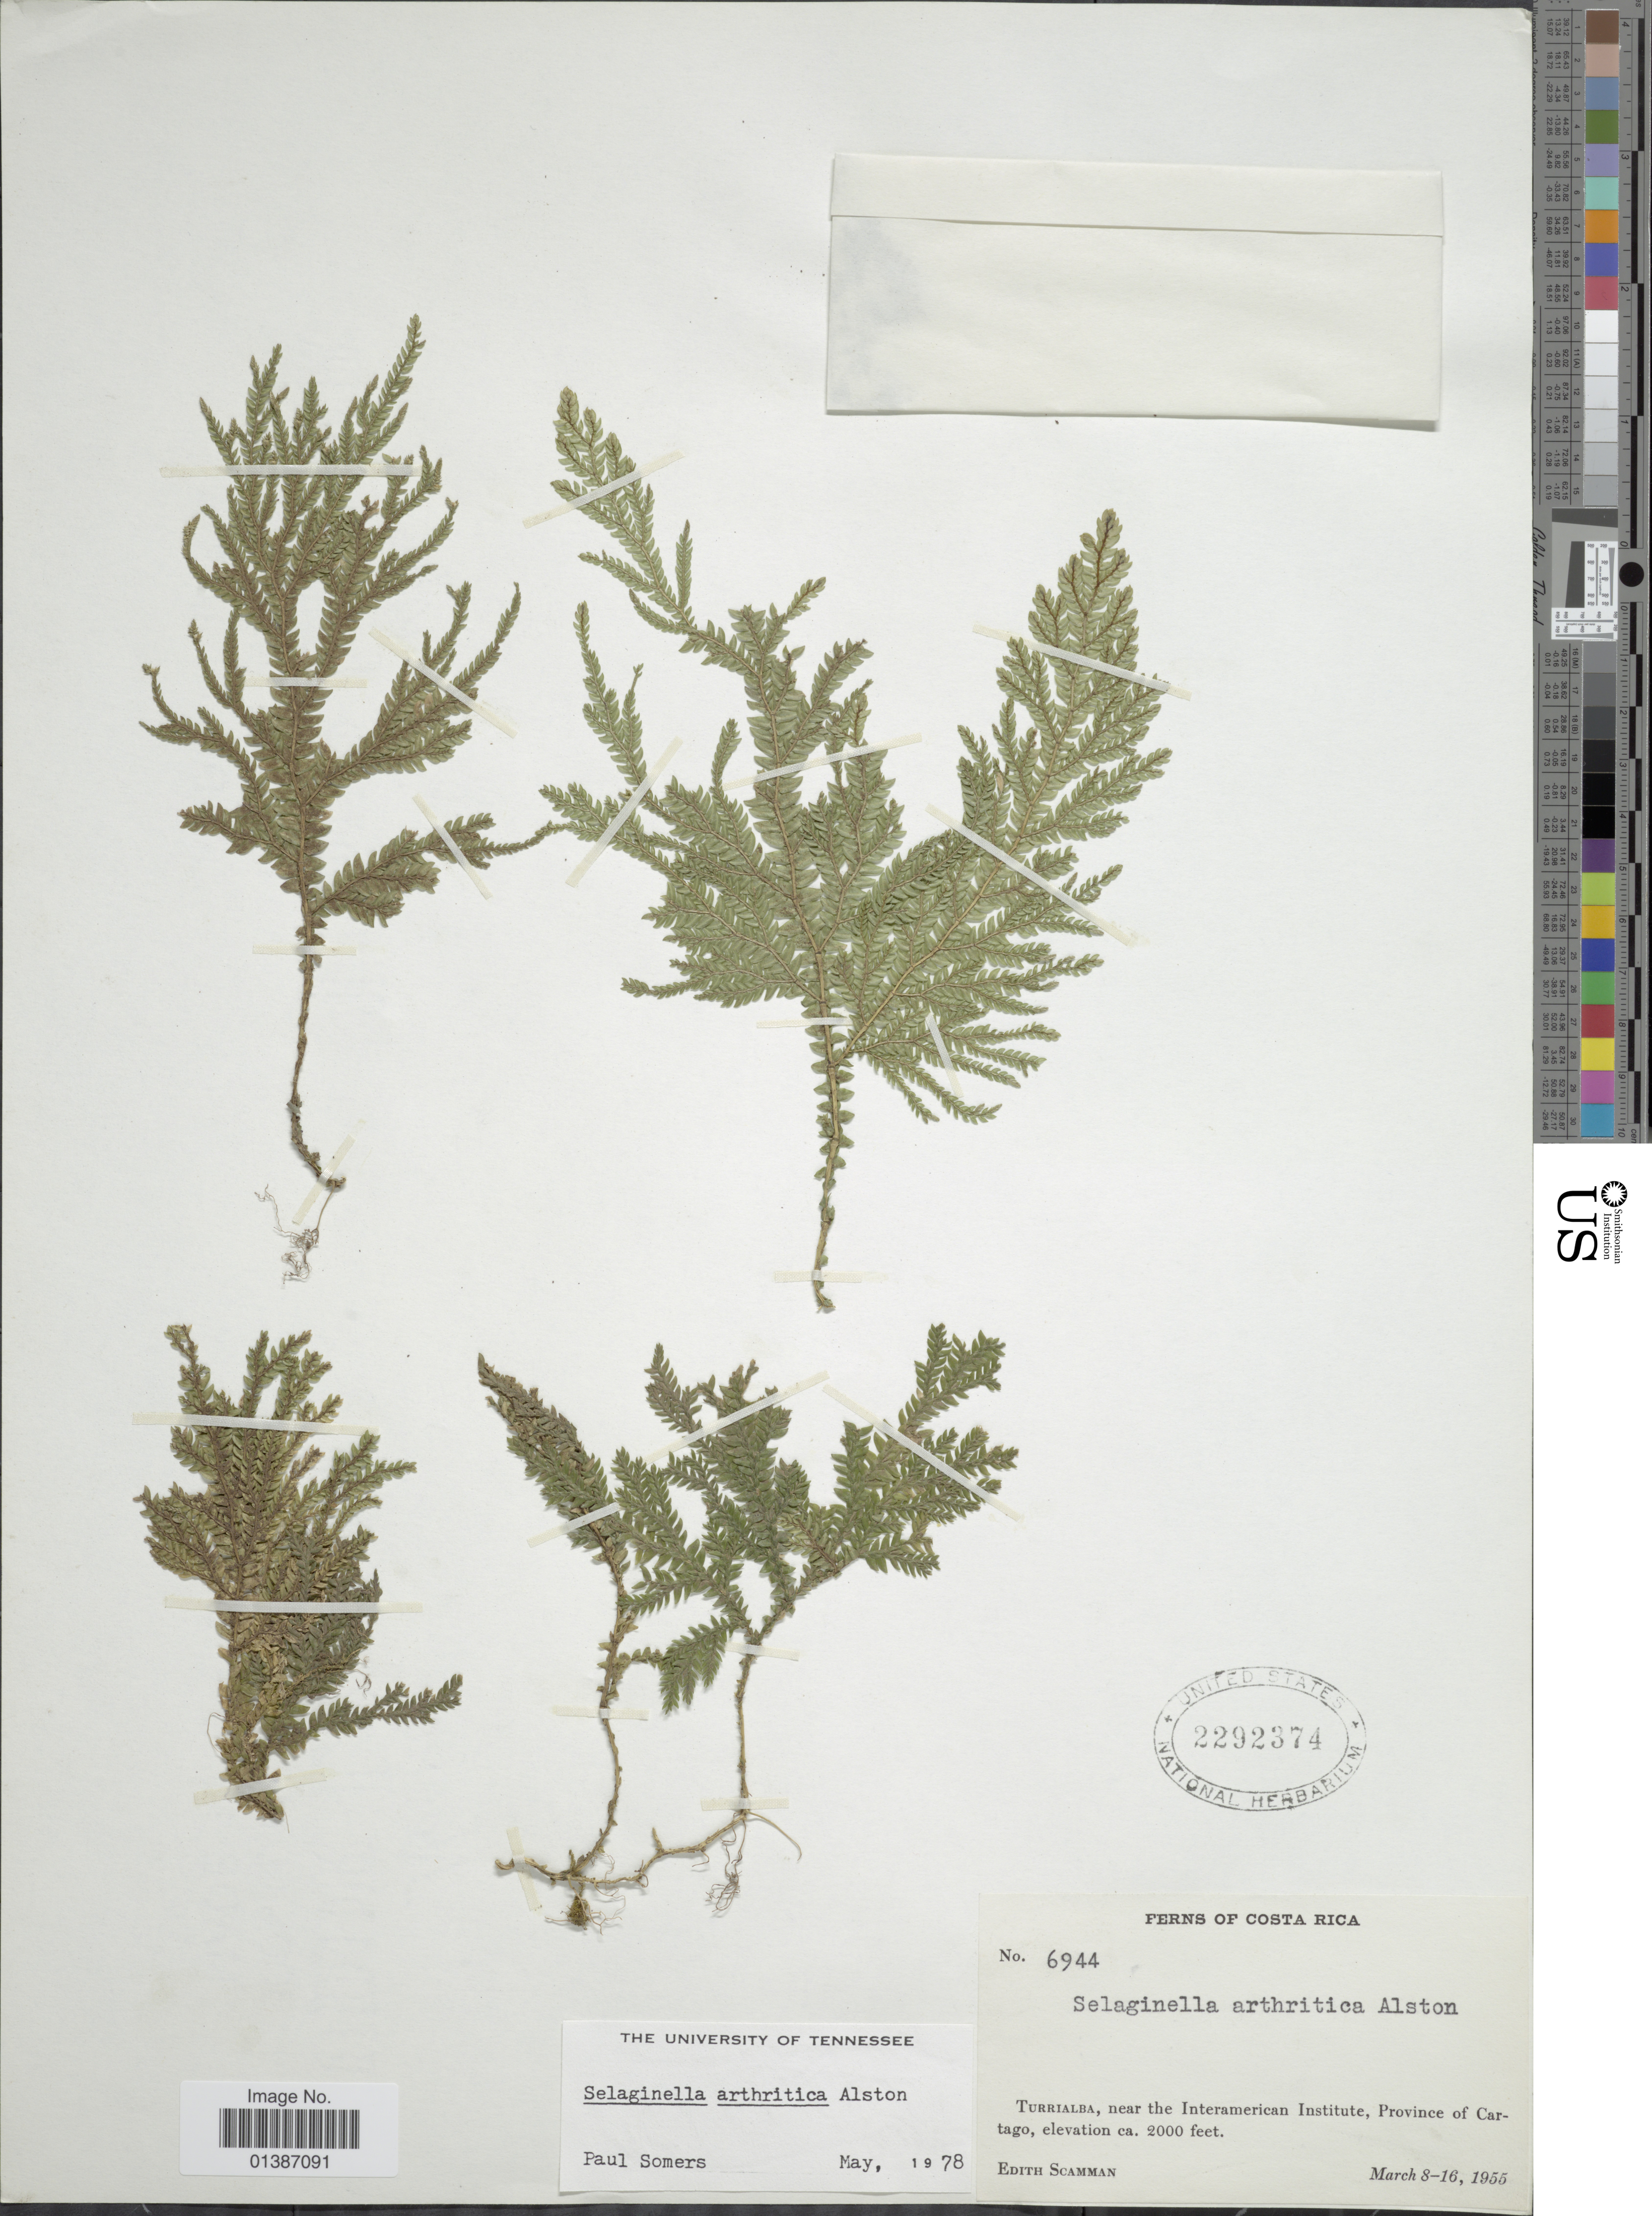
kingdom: Plantae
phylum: Tracheophyta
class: Lycopodiopsida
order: Selaginellales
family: Selaginellaceae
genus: Selaginella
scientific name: Selaginella arthritica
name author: Alston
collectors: E. Scamman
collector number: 6944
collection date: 1955-03-08/1955-03-16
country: Costa Rica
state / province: Cartago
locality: Turrialba, near the Interamerican Institute, Province of Cartago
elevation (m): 610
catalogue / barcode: US 2292374